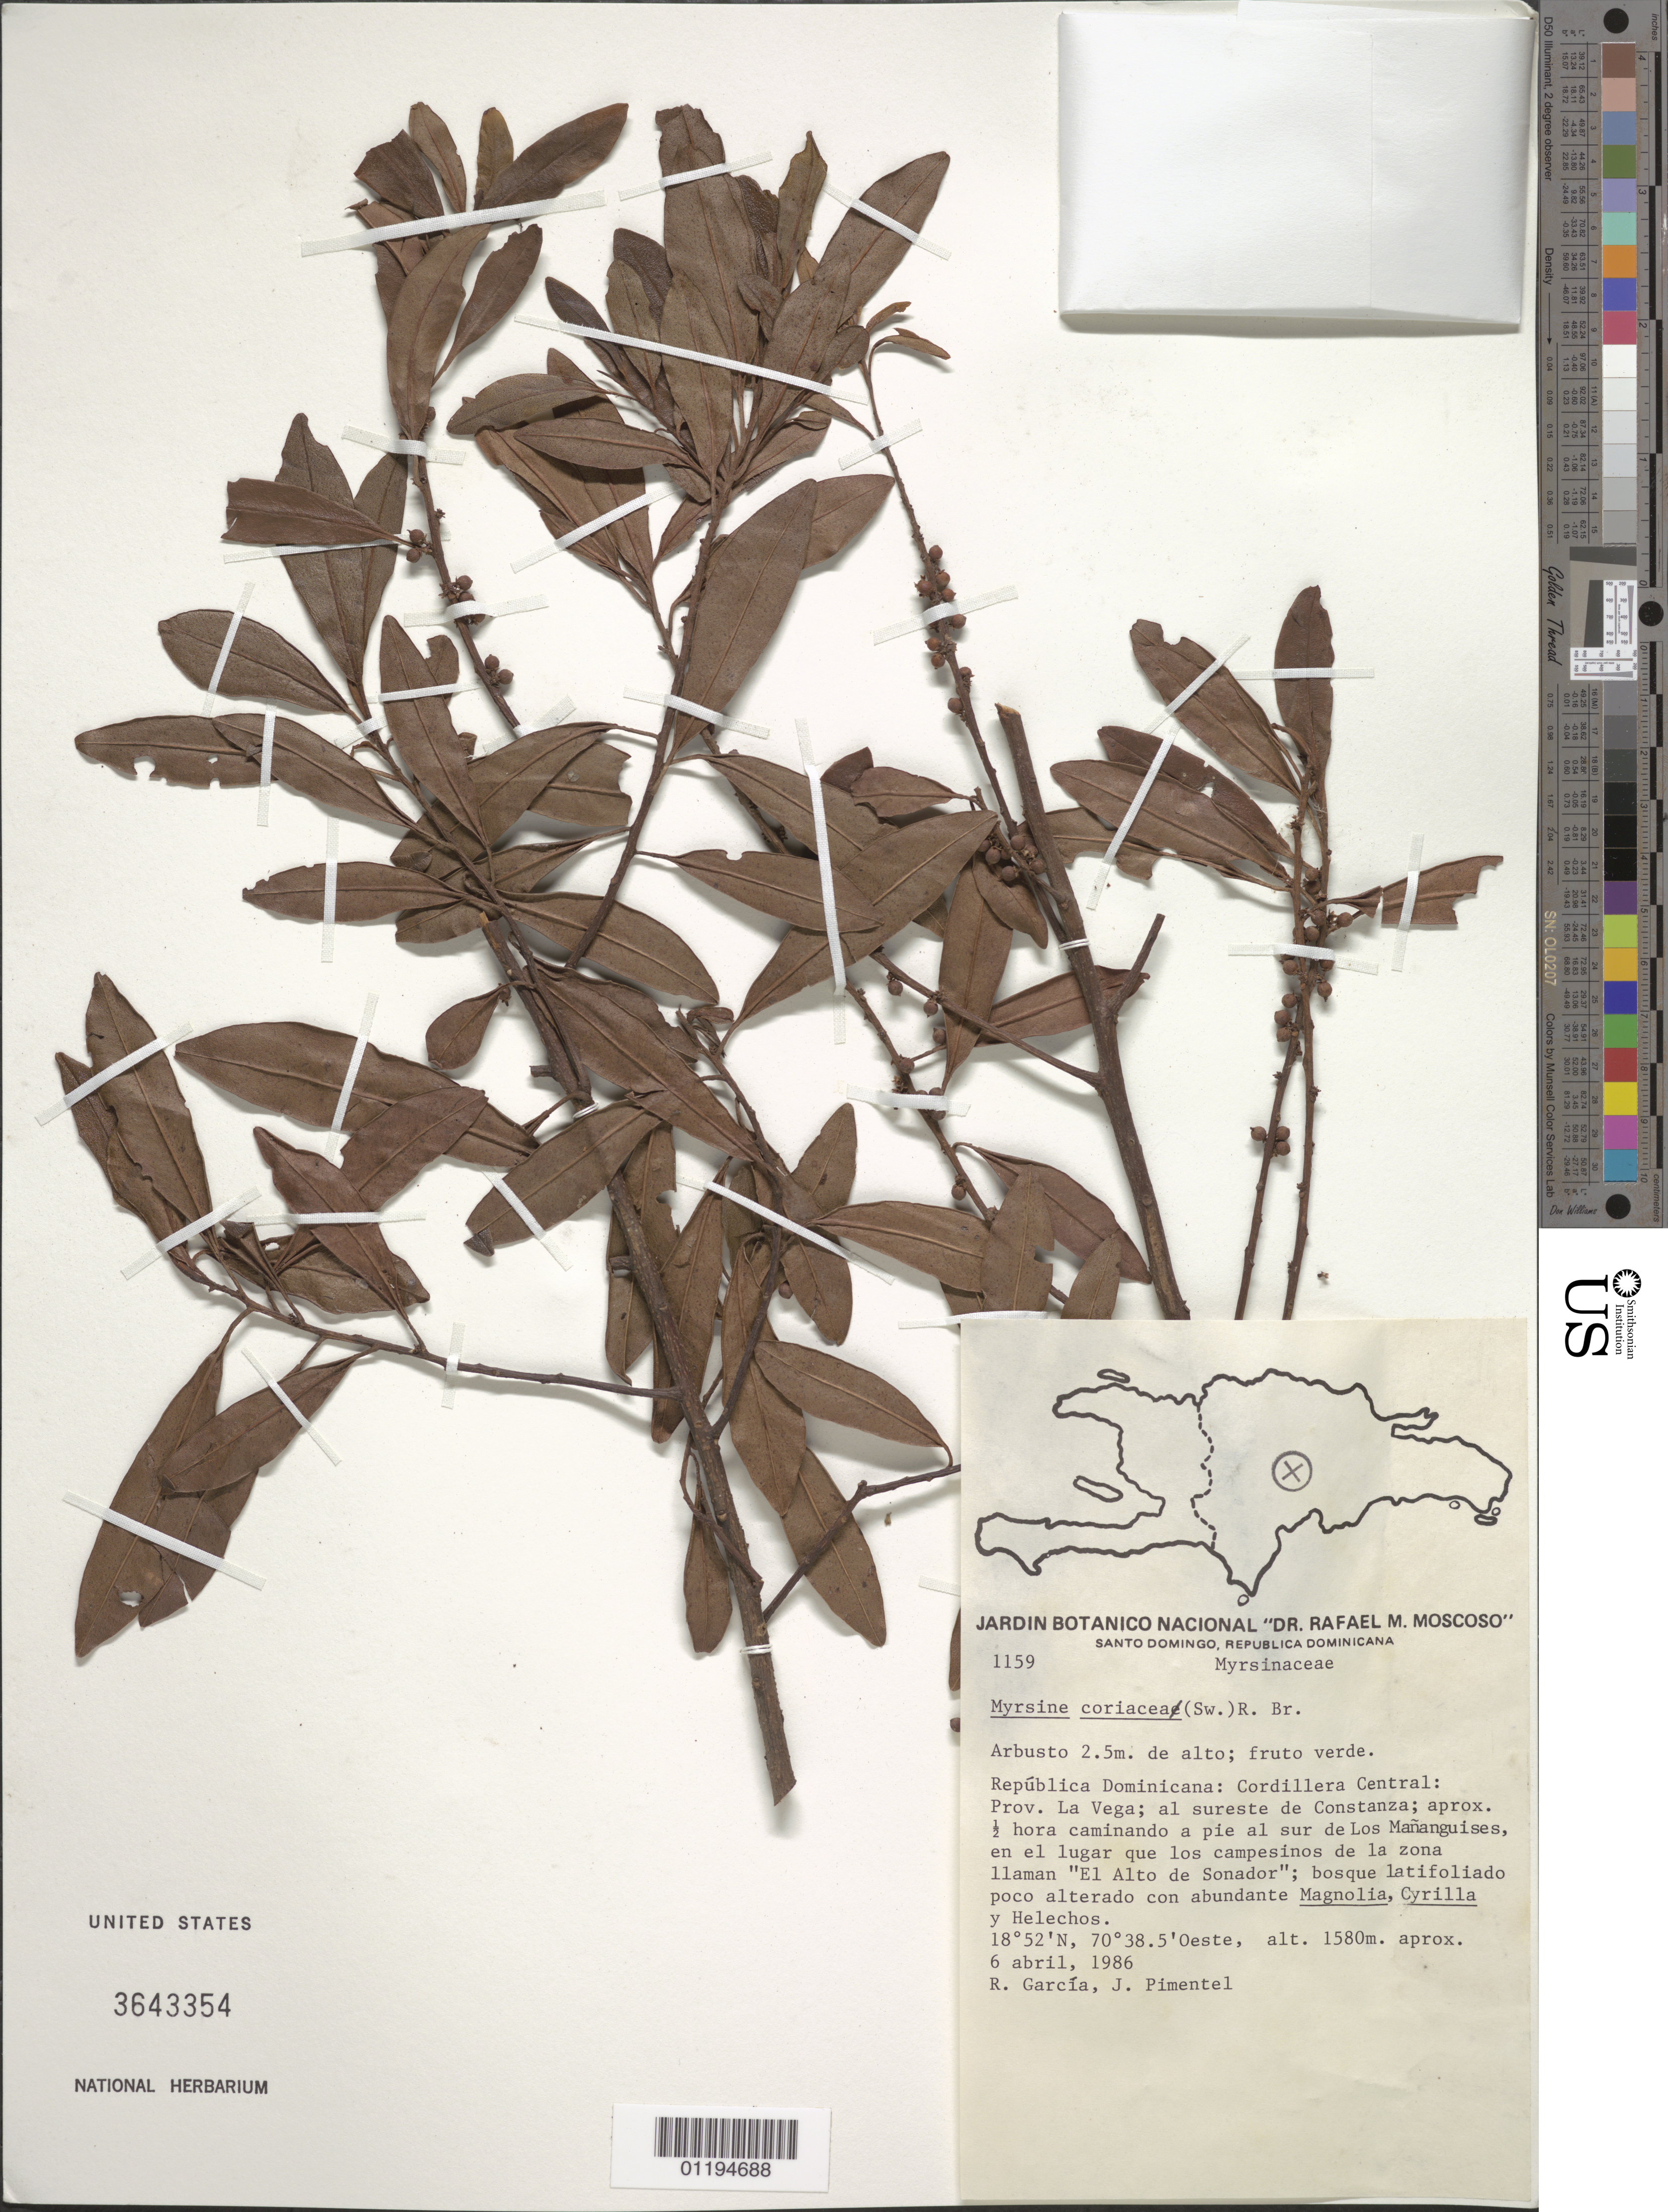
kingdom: Plantae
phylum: Tracheophyta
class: Magnoliopsida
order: Ericales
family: Primulaceae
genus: Myrsine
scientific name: Myrsine coriacea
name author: (Sw.) R. Br. ex Roem. & Schult.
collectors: R. Garcia & J. Pimental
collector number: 1159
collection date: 1986-04-06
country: Dominican Republic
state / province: La Vega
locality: SE of Constanza; about a 1 hour walk S of Los Mananguises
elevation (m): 1580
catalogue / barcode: US 3643354